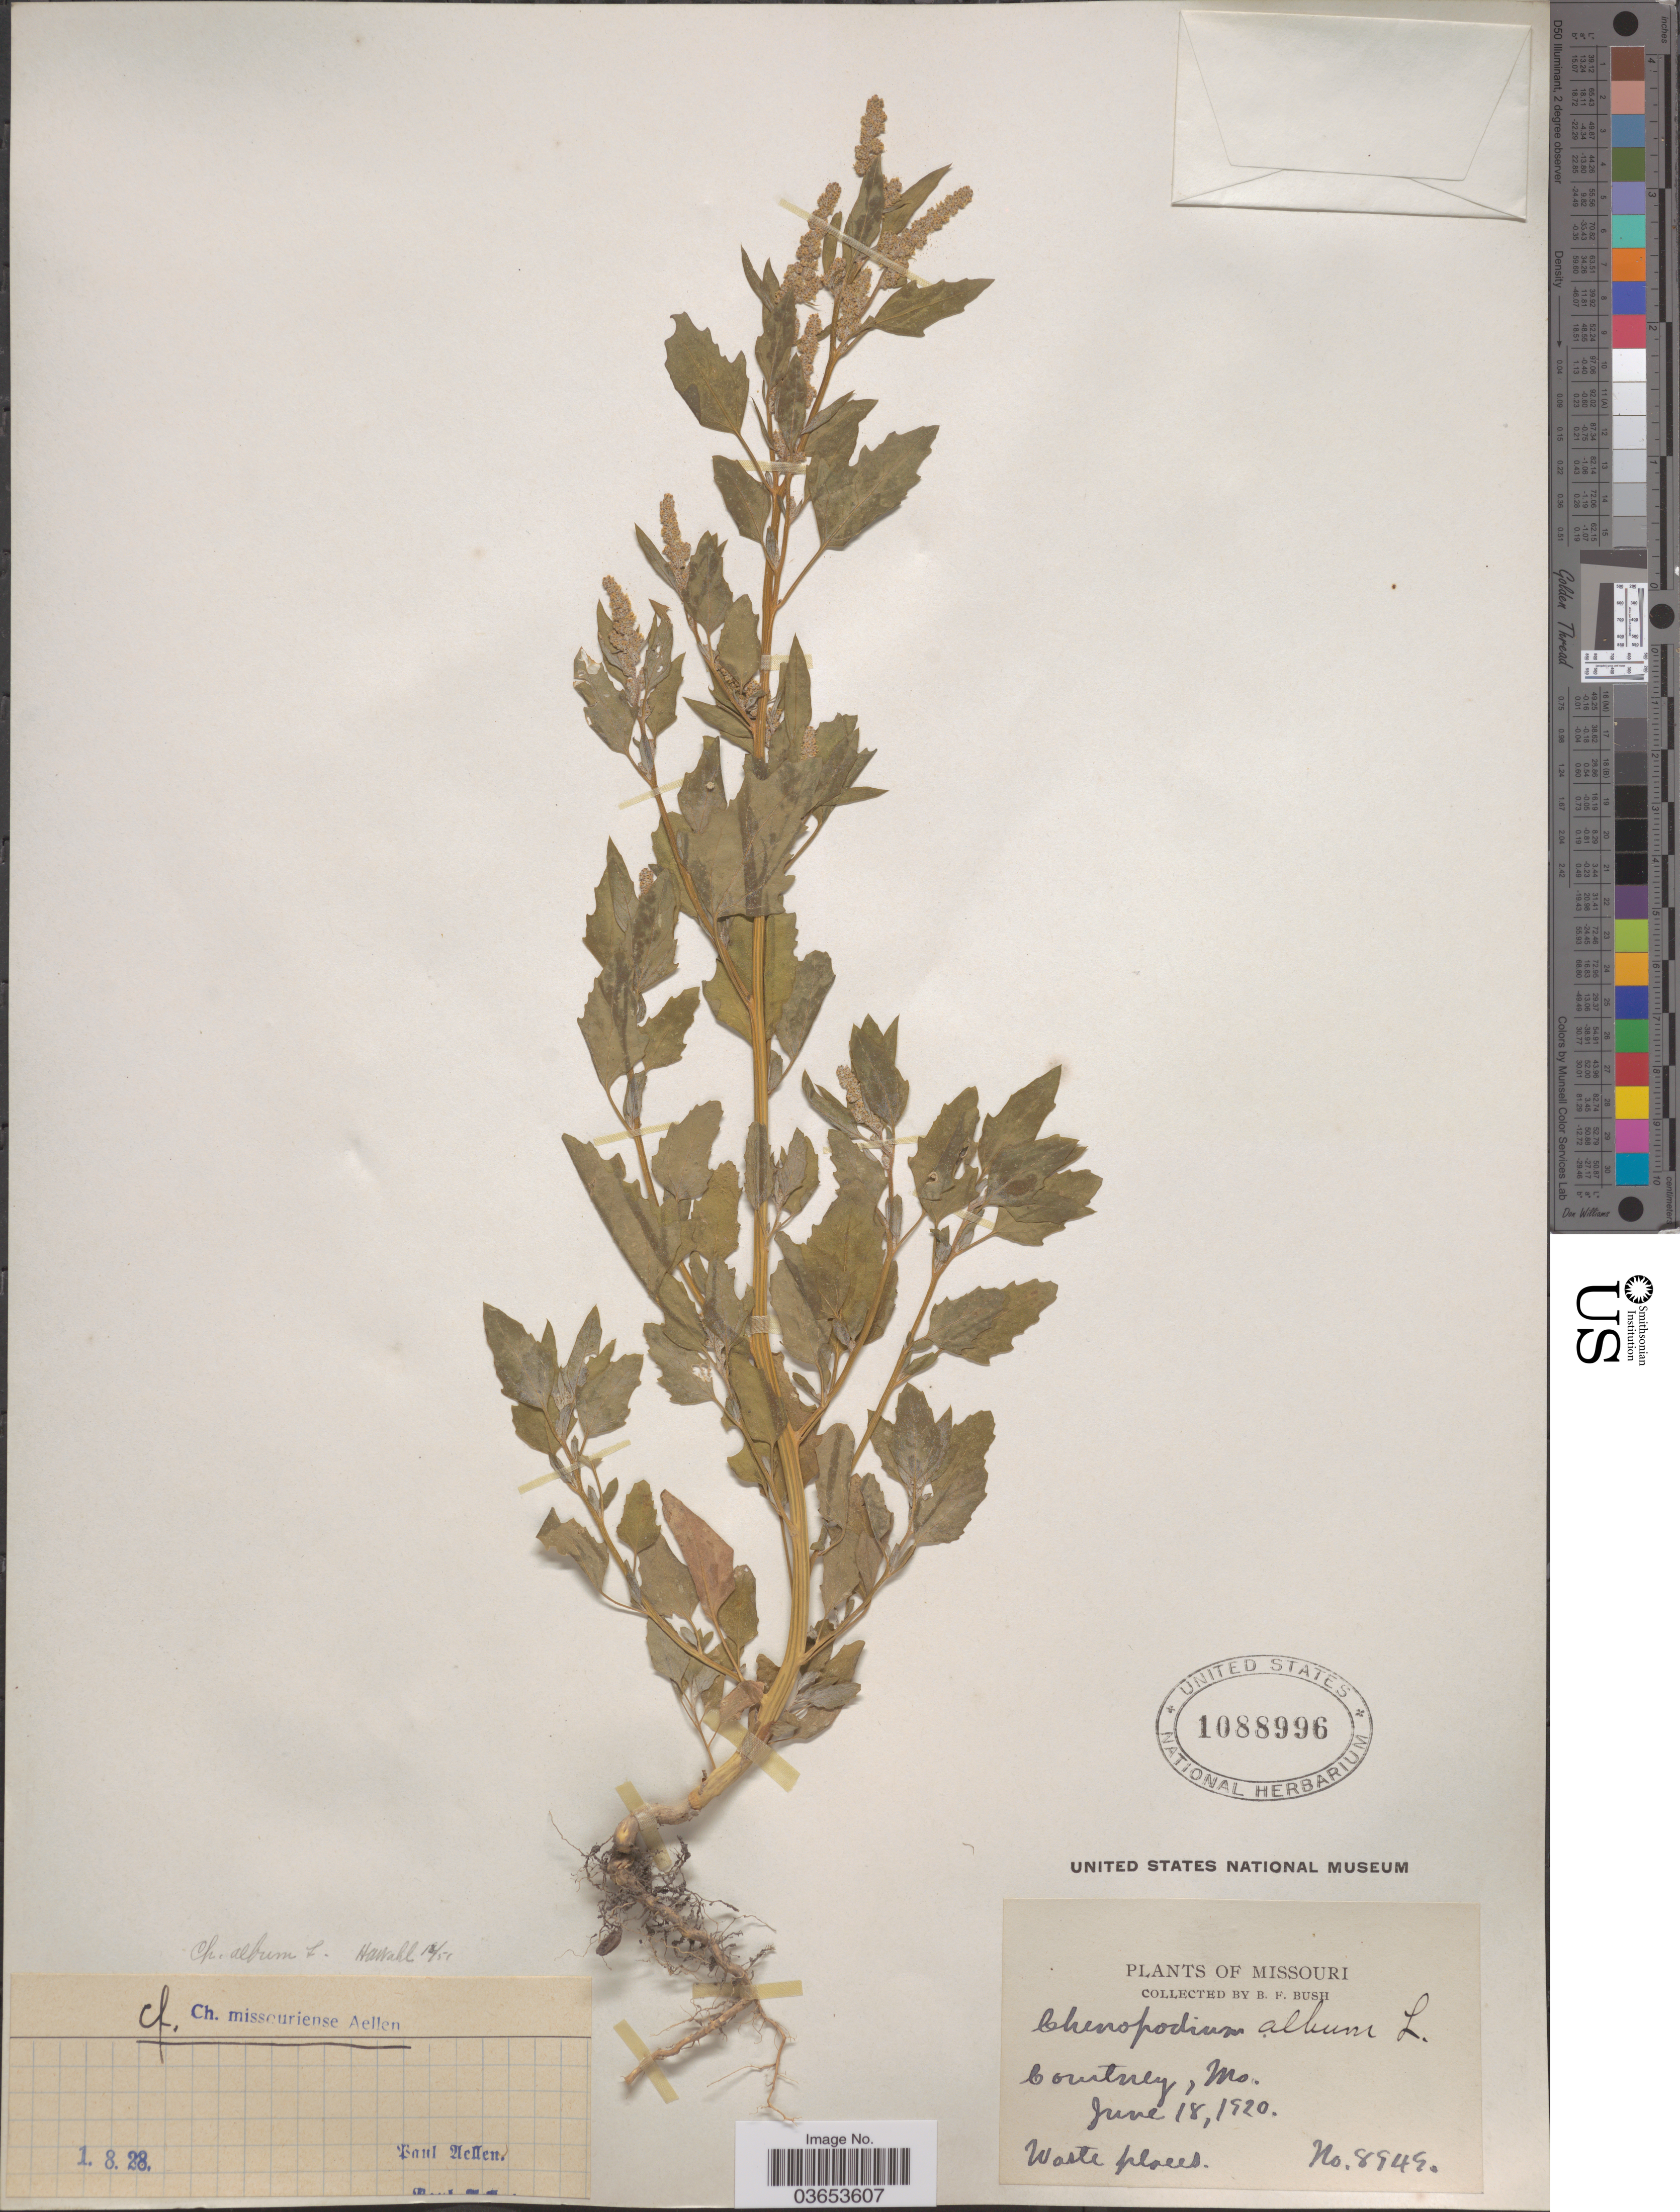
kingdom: Plantae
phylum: Tracheophyta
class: Magnoliopsida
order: Caryophyllales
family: Amaranthaceae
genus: Chenopodium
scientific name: Chenopodium missouriense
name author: Aellen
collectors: B. F. Bush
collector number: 8949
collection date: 1920-06-18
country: United States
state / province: Missouri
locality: Courtney.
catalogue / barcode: US 1088996